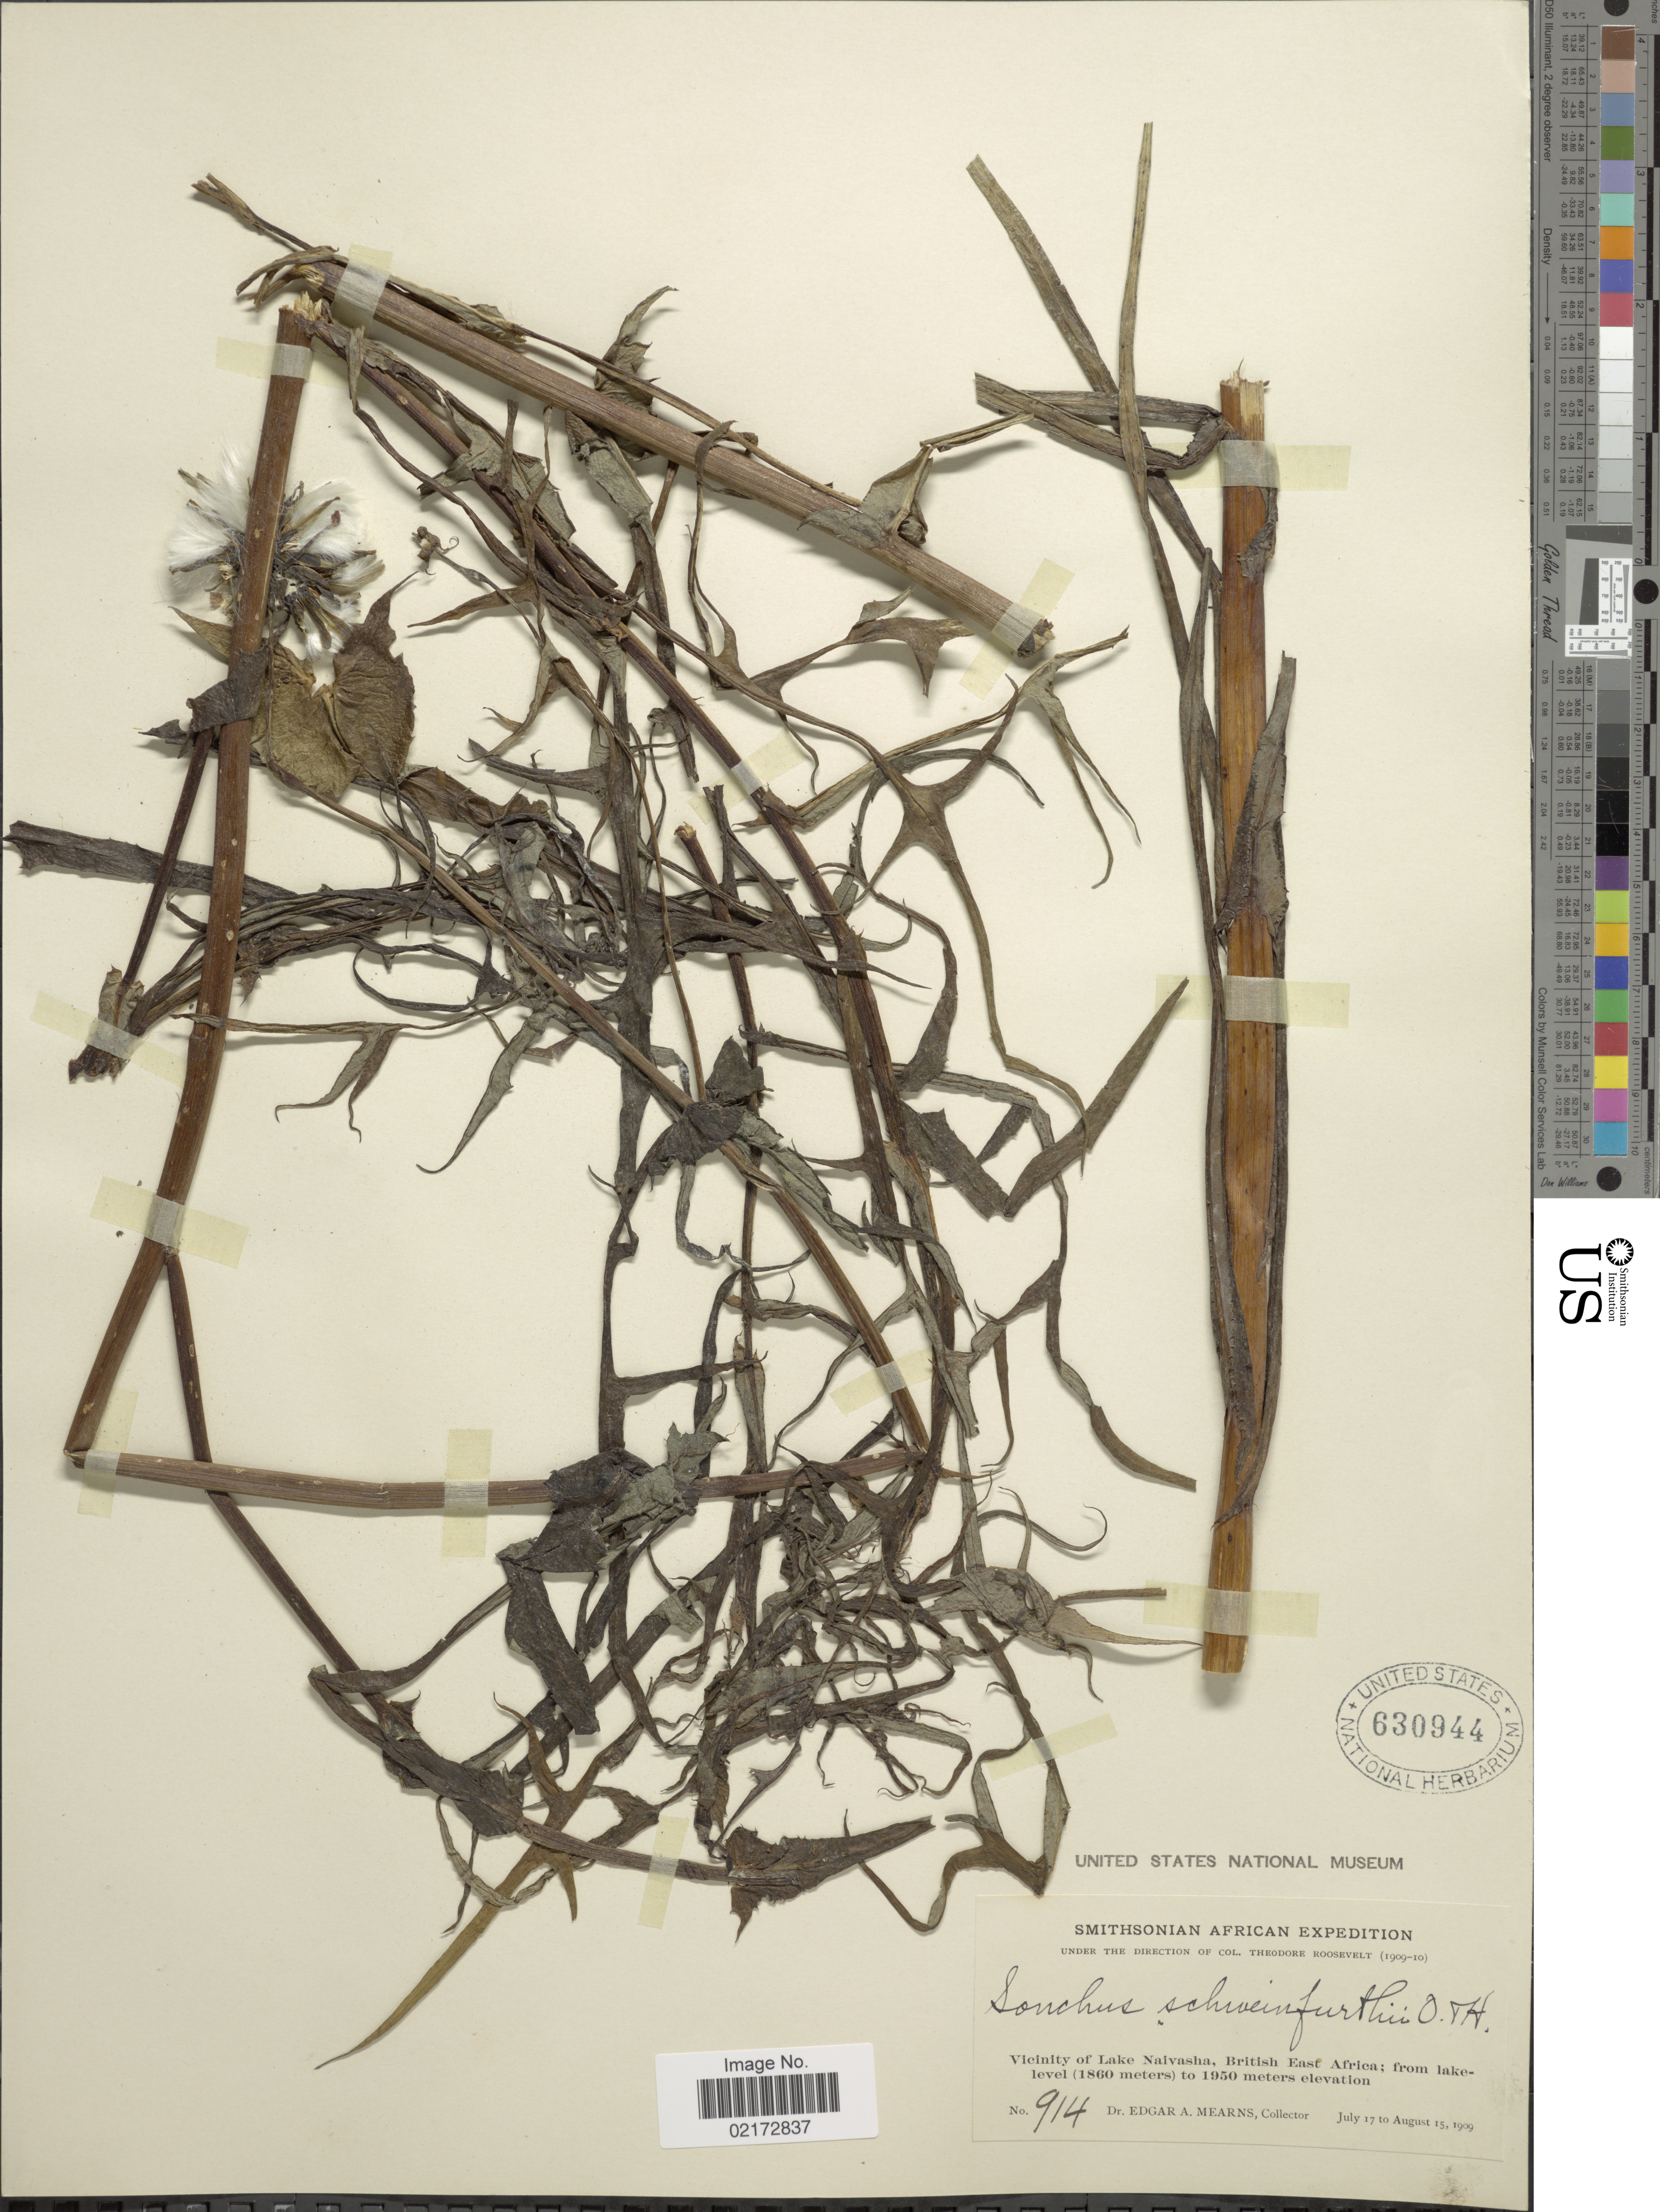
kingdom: Plantae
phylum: Tracheophyta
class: Magnoliopsida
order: Asterales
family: Asteraceae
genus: Sonchus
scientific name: Sonchus schweinfurthii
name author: Oliv. & Hiern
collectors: E. A. Mearns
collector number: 914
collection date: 1909-07-17/1909-08-15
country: Kenya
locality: Vicinity of Lake Naivasha, British East Africa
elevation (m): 1860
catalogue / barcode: US 630944